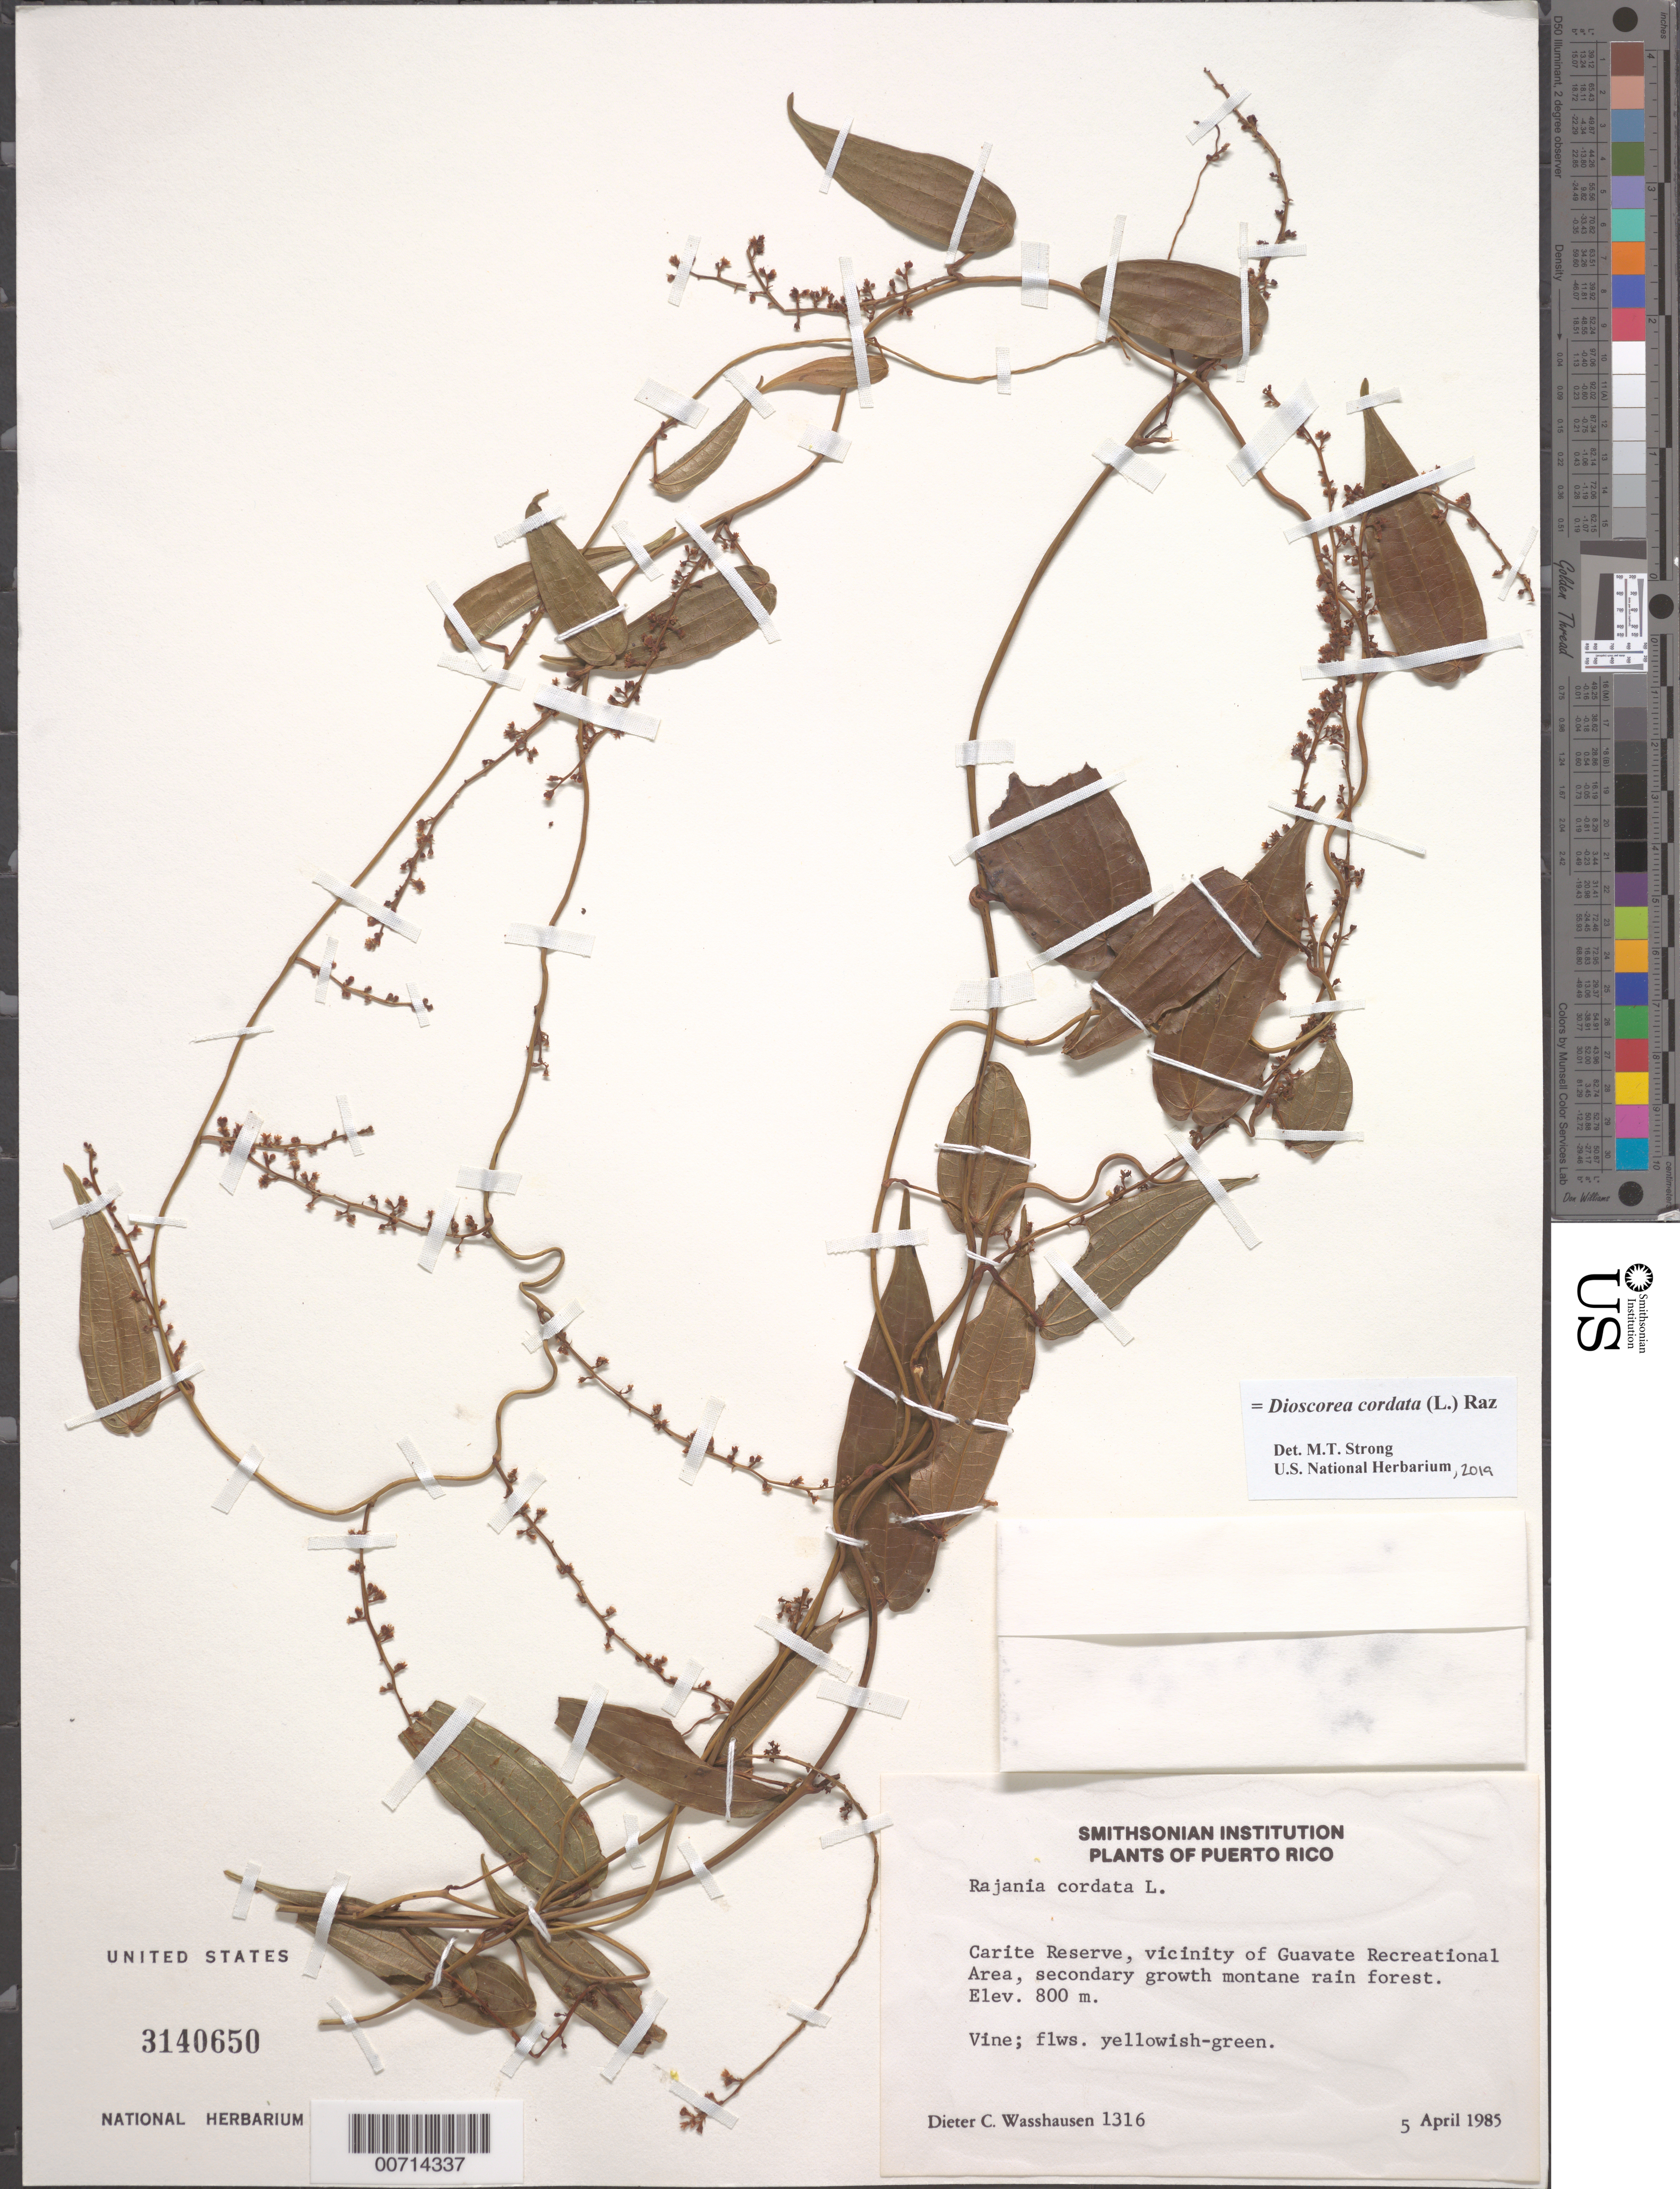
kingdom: Plantae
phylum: Tracheophyta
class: Liliopsida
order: Dioscoreales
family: Dioscoreaceae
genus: Dioscorea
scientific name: Dioscorea cordata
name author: (L.) Raz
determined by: Strong, M. T., (US), Smithsonian Institution - National Museum of Natural History (UNITED STATES)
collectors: D. C. Wasshausen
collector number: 1316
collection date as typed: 05 Apr 1985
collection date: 1985-04-05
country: Puerto Rico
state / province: Cayey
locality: Carite Reserve, vic of Gauvate Recreational Area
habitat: Secondary growth montane rain forest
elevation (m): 800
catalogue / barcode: US 3140650